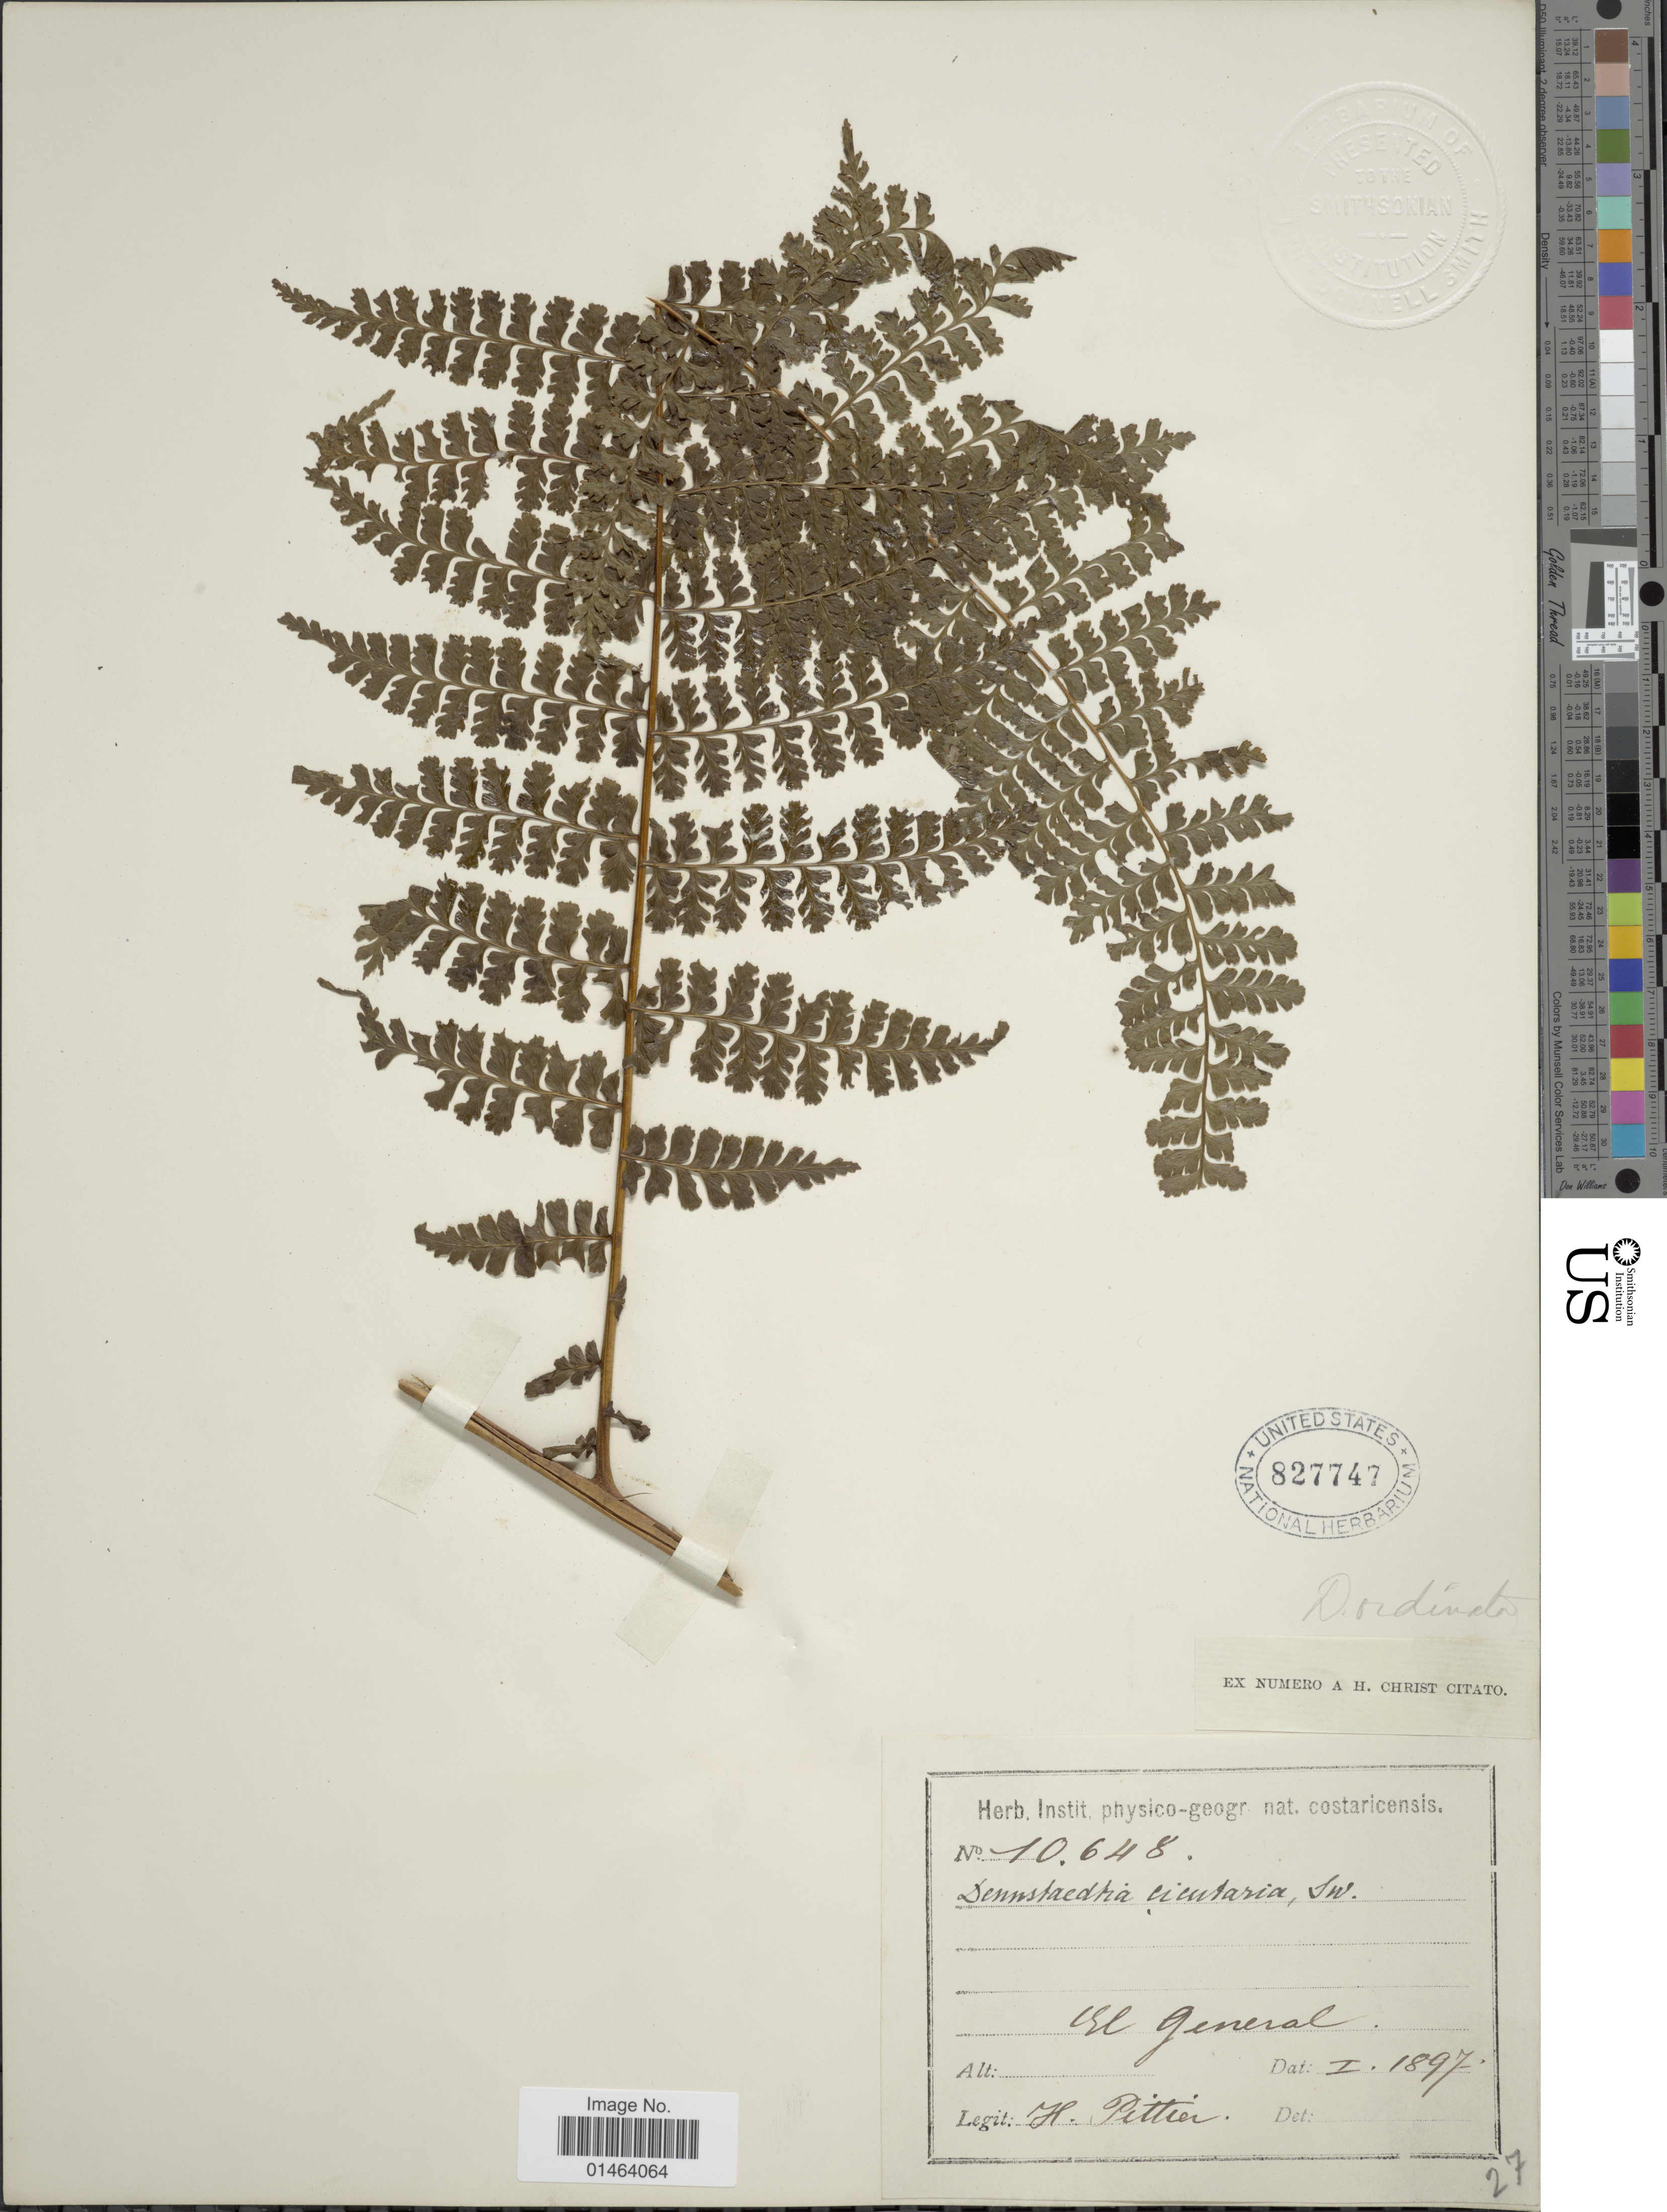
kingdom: Plantae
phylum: Tracheophyta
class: Polypodiopsida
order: Polypodiales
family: Dennstaedtiaceae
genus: Dennstaedtia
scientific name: Dennstaedtia dissecta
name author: (Sw.) T. Moore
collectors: H. F. Pittier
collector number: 10648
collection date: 1897-01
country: Costa Rica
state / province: San José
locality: El General.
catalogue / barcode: US 827747